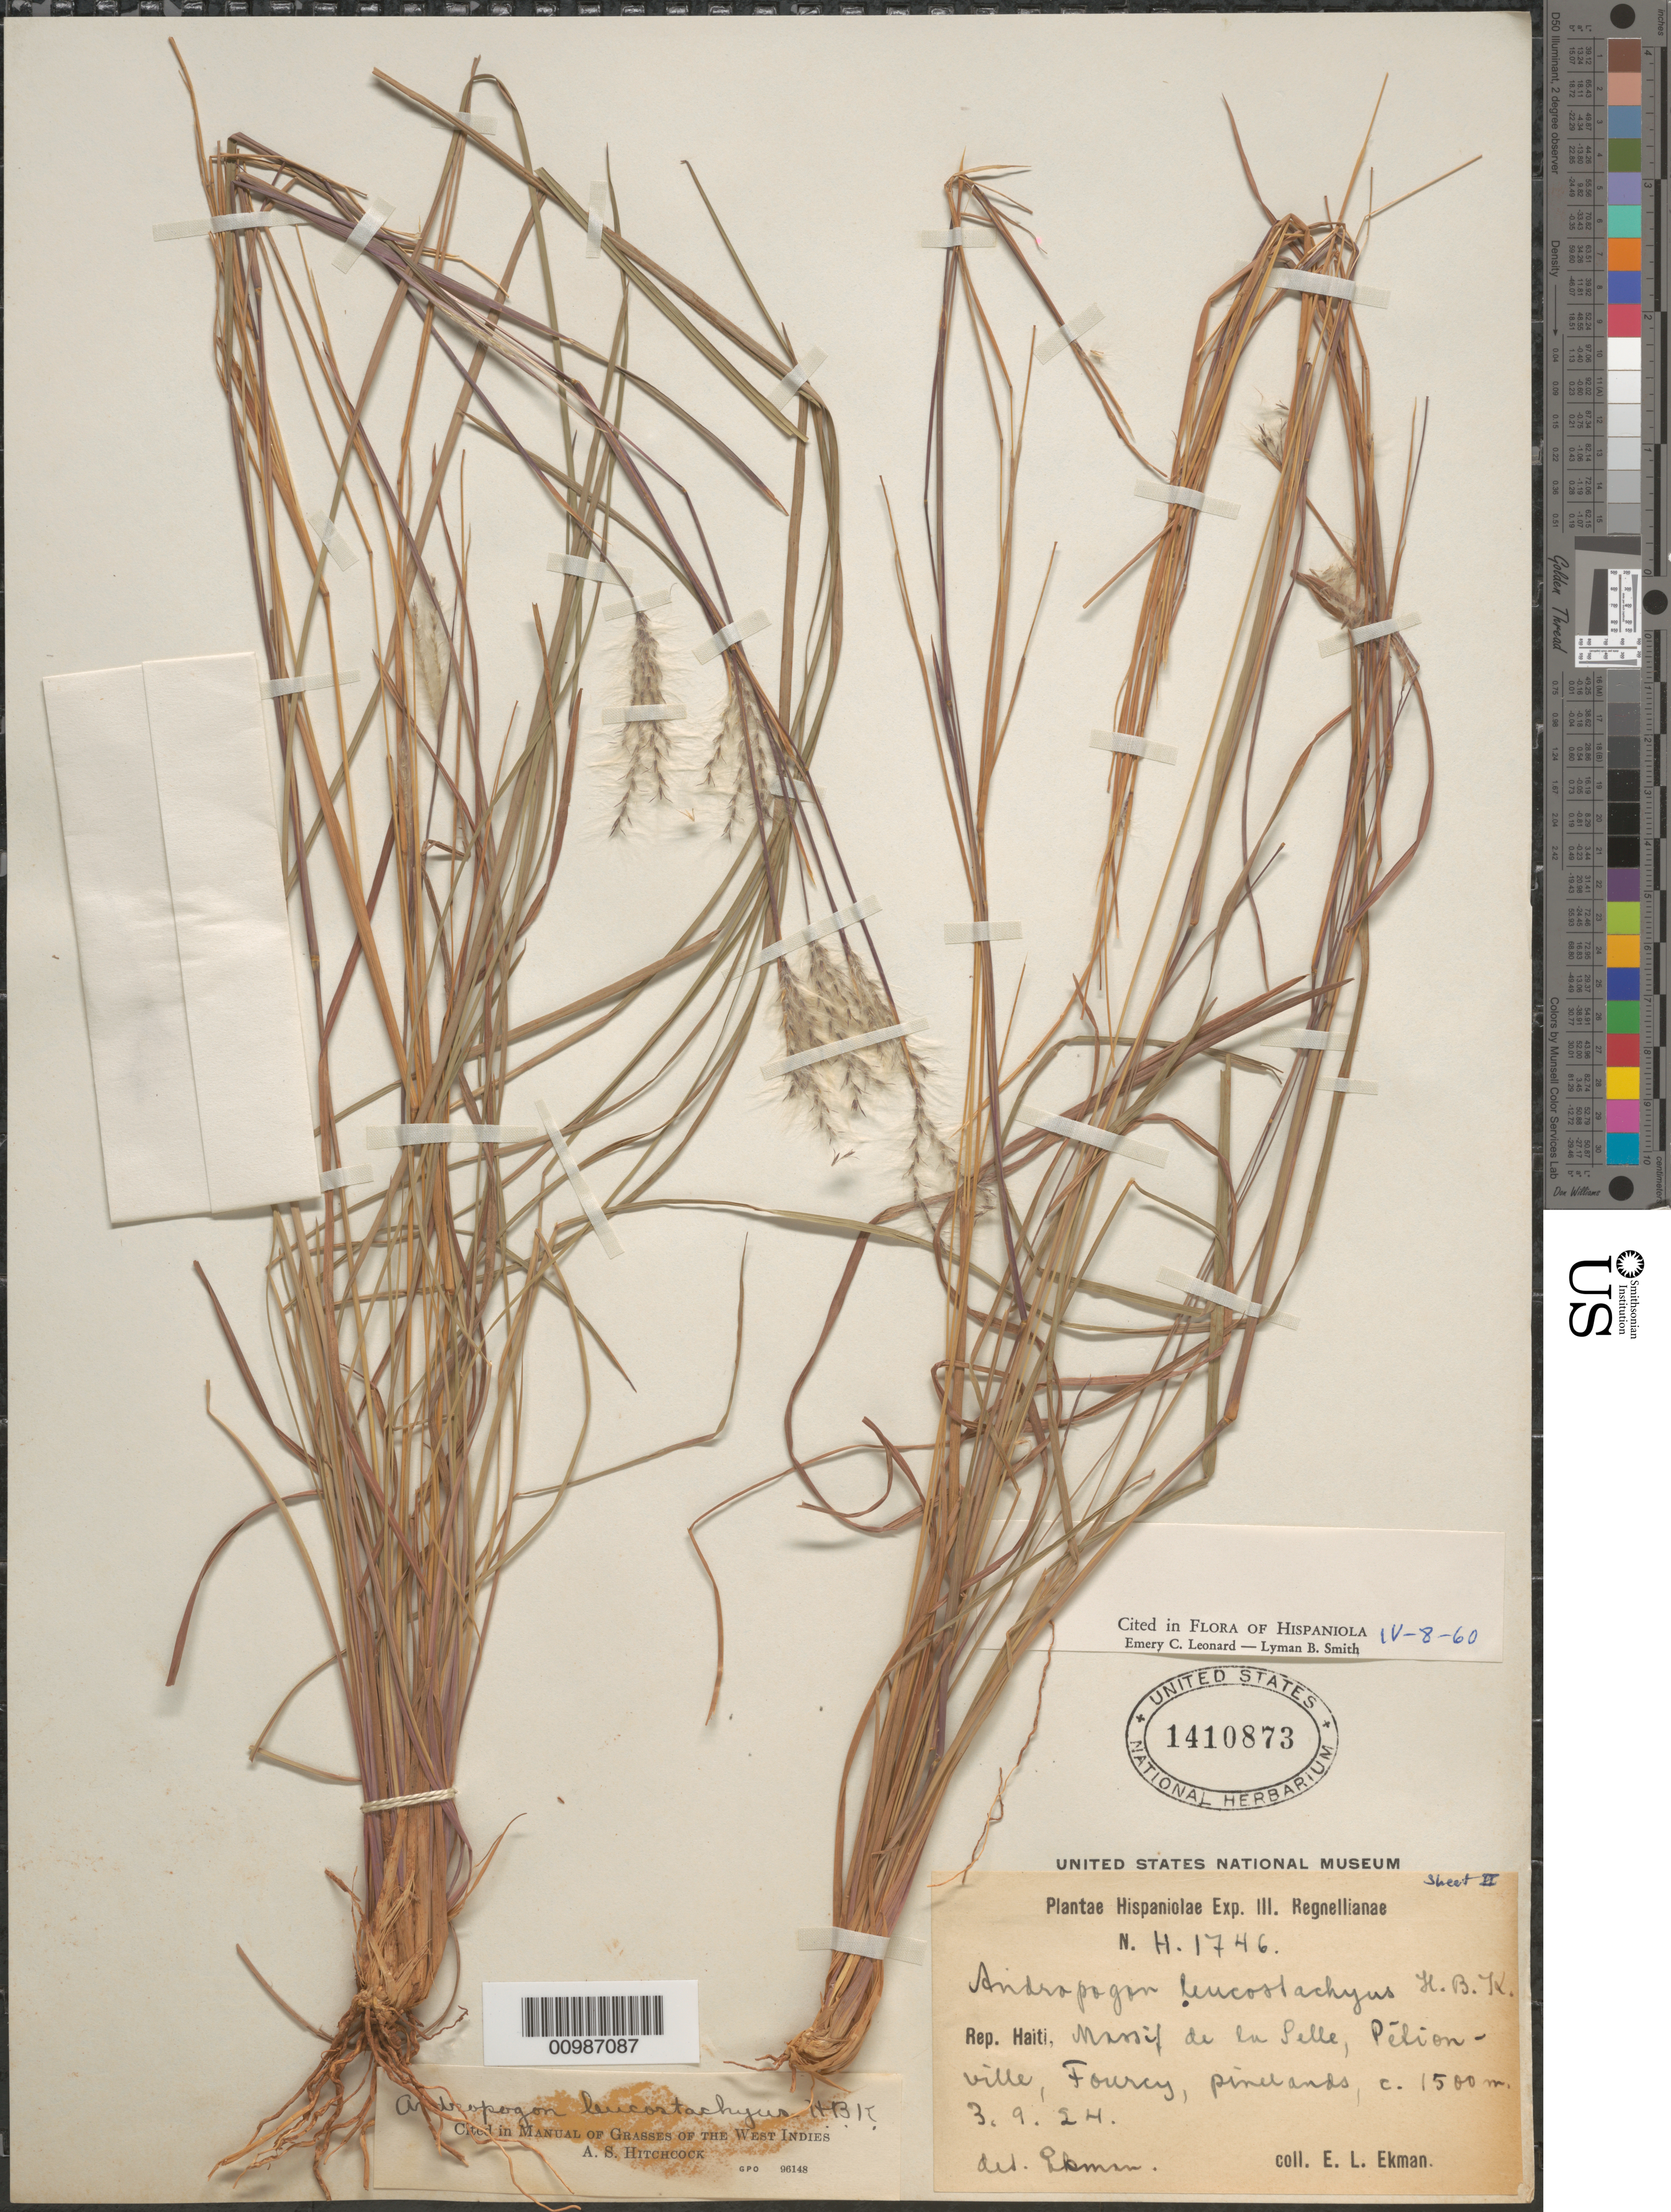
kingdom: Plantae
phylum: Tracheophyta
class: Liliopsida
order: Poales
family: Poaceae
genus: Andropogon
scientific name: Andropogon leucostachyus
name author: Kunth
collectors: E. L. Ekman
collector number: H 1746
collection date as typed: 03 Sep 1924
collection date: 1924-09-03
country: Haiti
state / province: Óuest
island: Hispaniola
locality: Massif de la Pelle, Petionville, Furcy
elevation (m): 1500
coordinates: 0 N, 0 E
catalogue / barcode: US 1410873